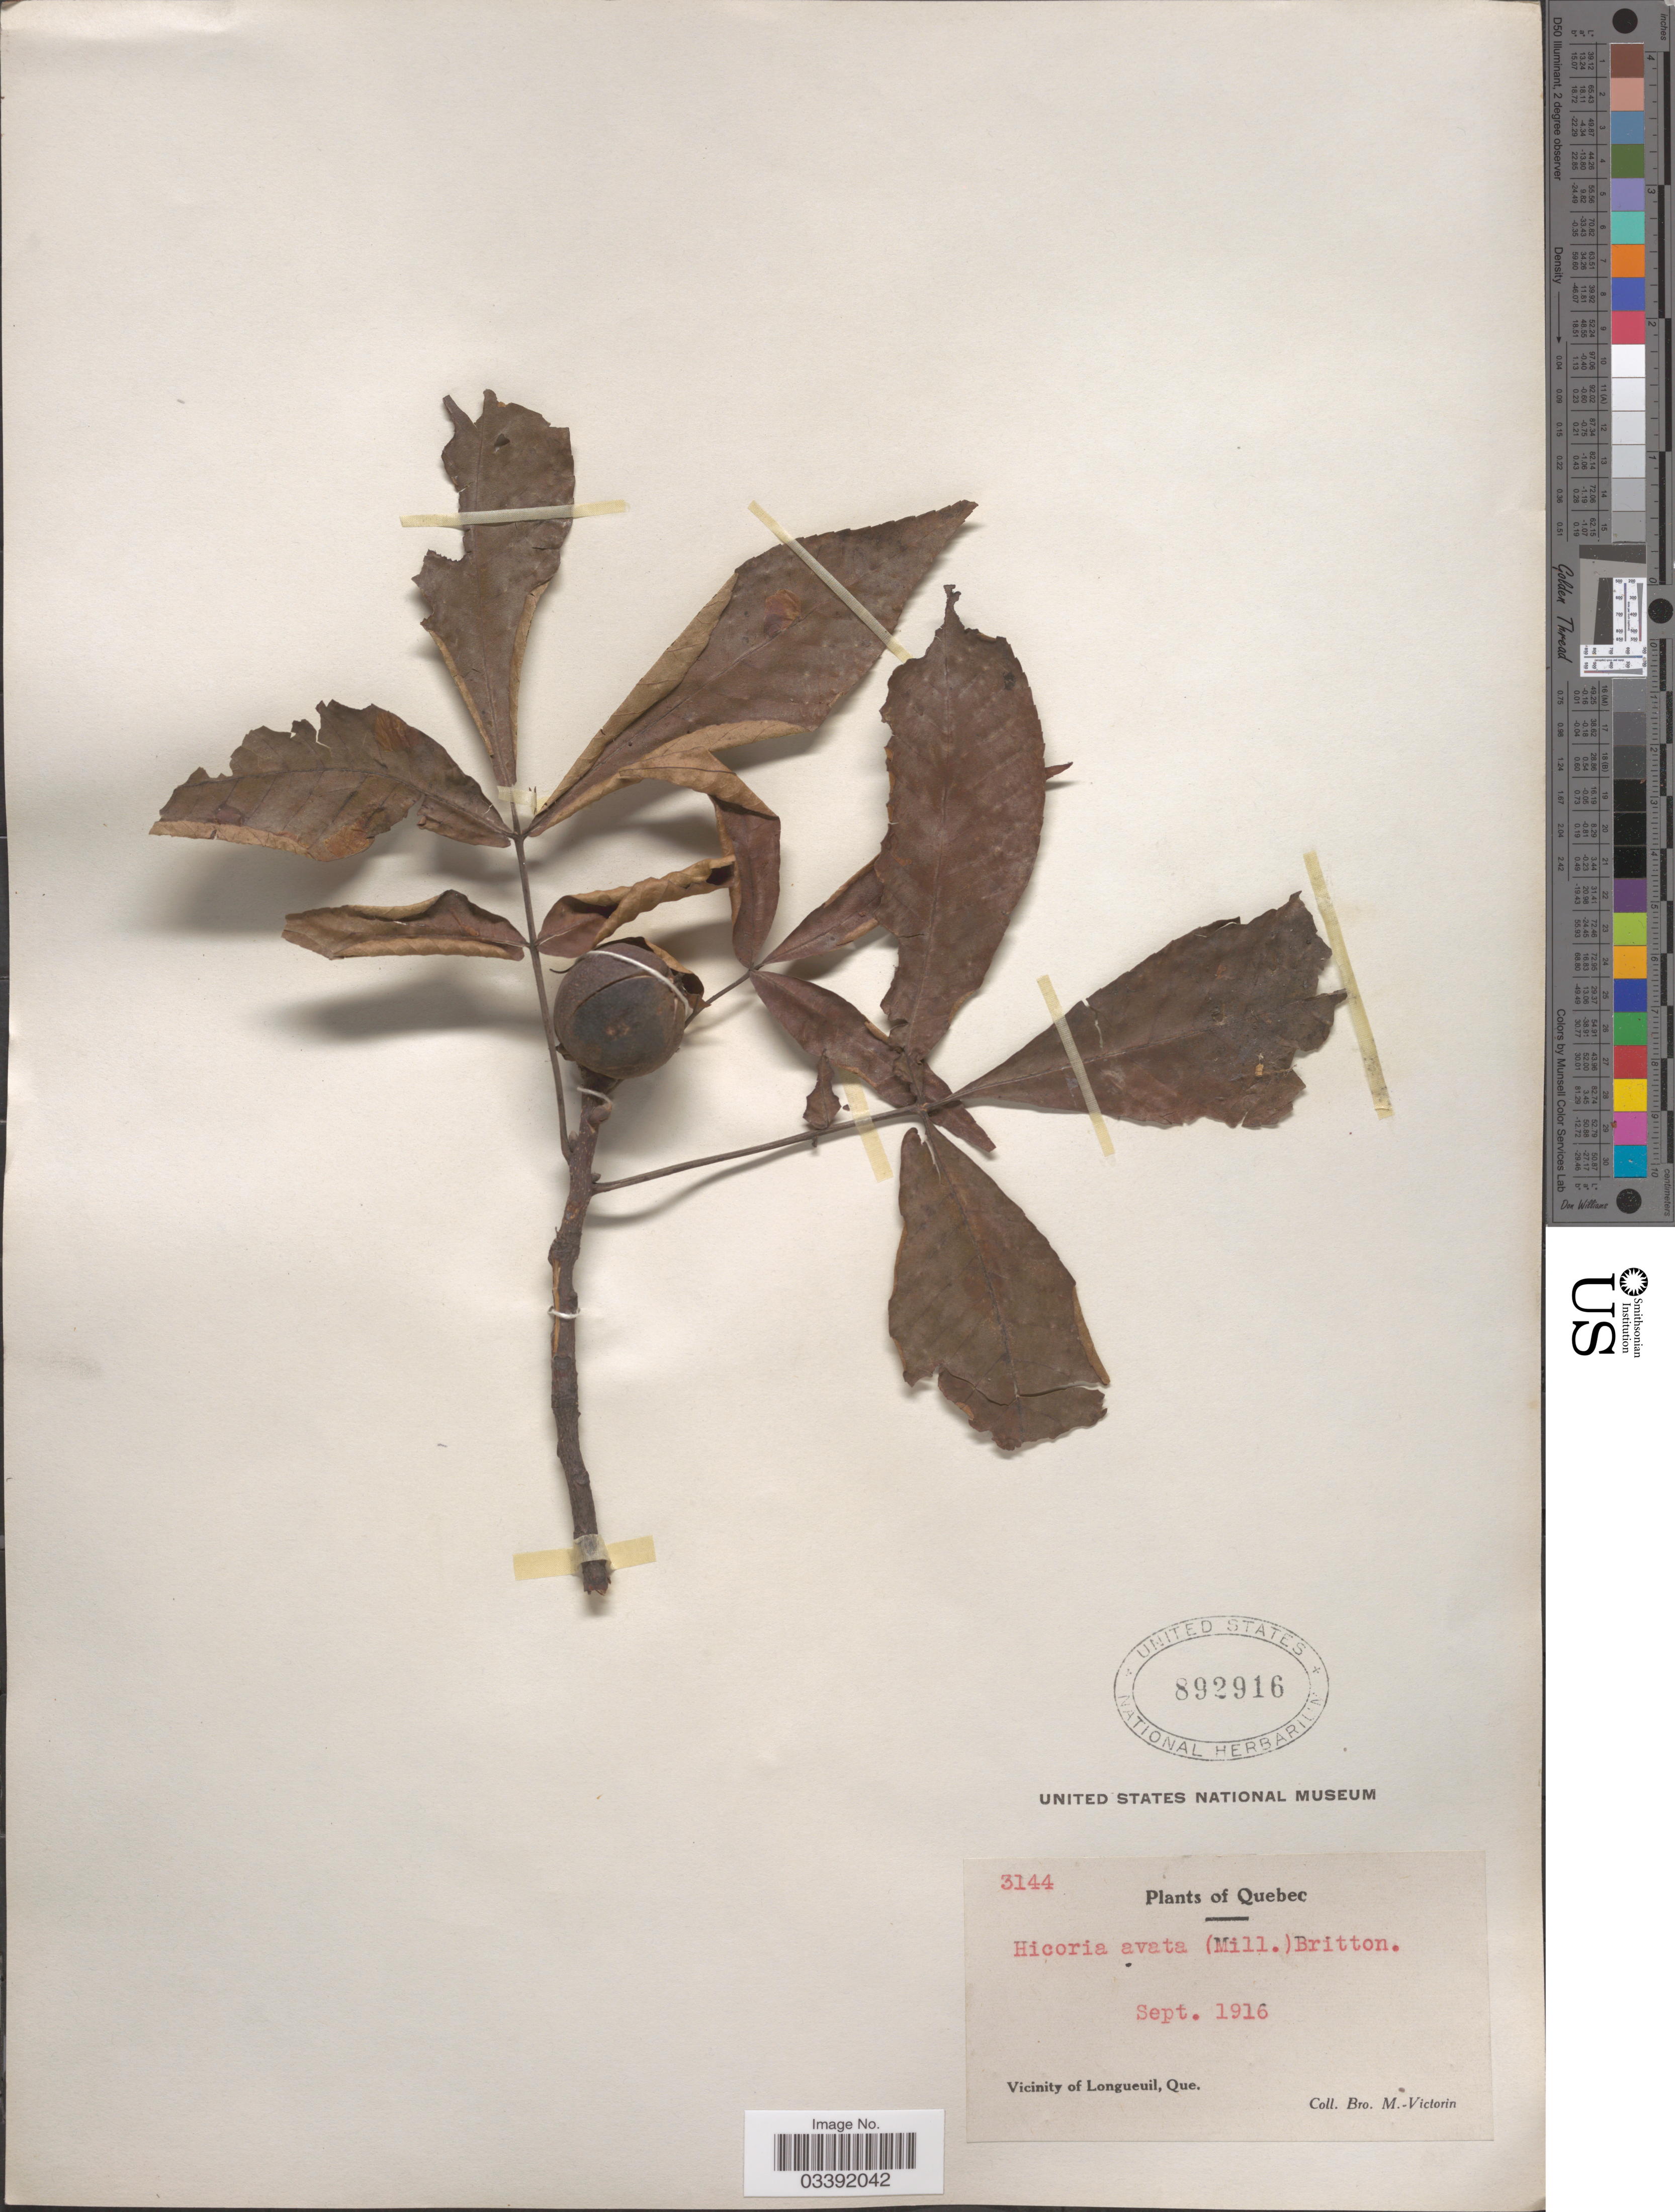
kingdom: Plantae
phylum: Tracheophyta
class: Magnoliopsida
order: Fagales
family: Juglandaceae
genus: Carya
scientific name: Carya ovata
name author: (Mill.) K. Koch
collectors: Fr. Marie-Victorin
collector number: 3144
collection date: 1916-09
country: Canada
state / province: Quebec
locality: Vicinity of Longueuil.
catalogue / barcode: US 892916